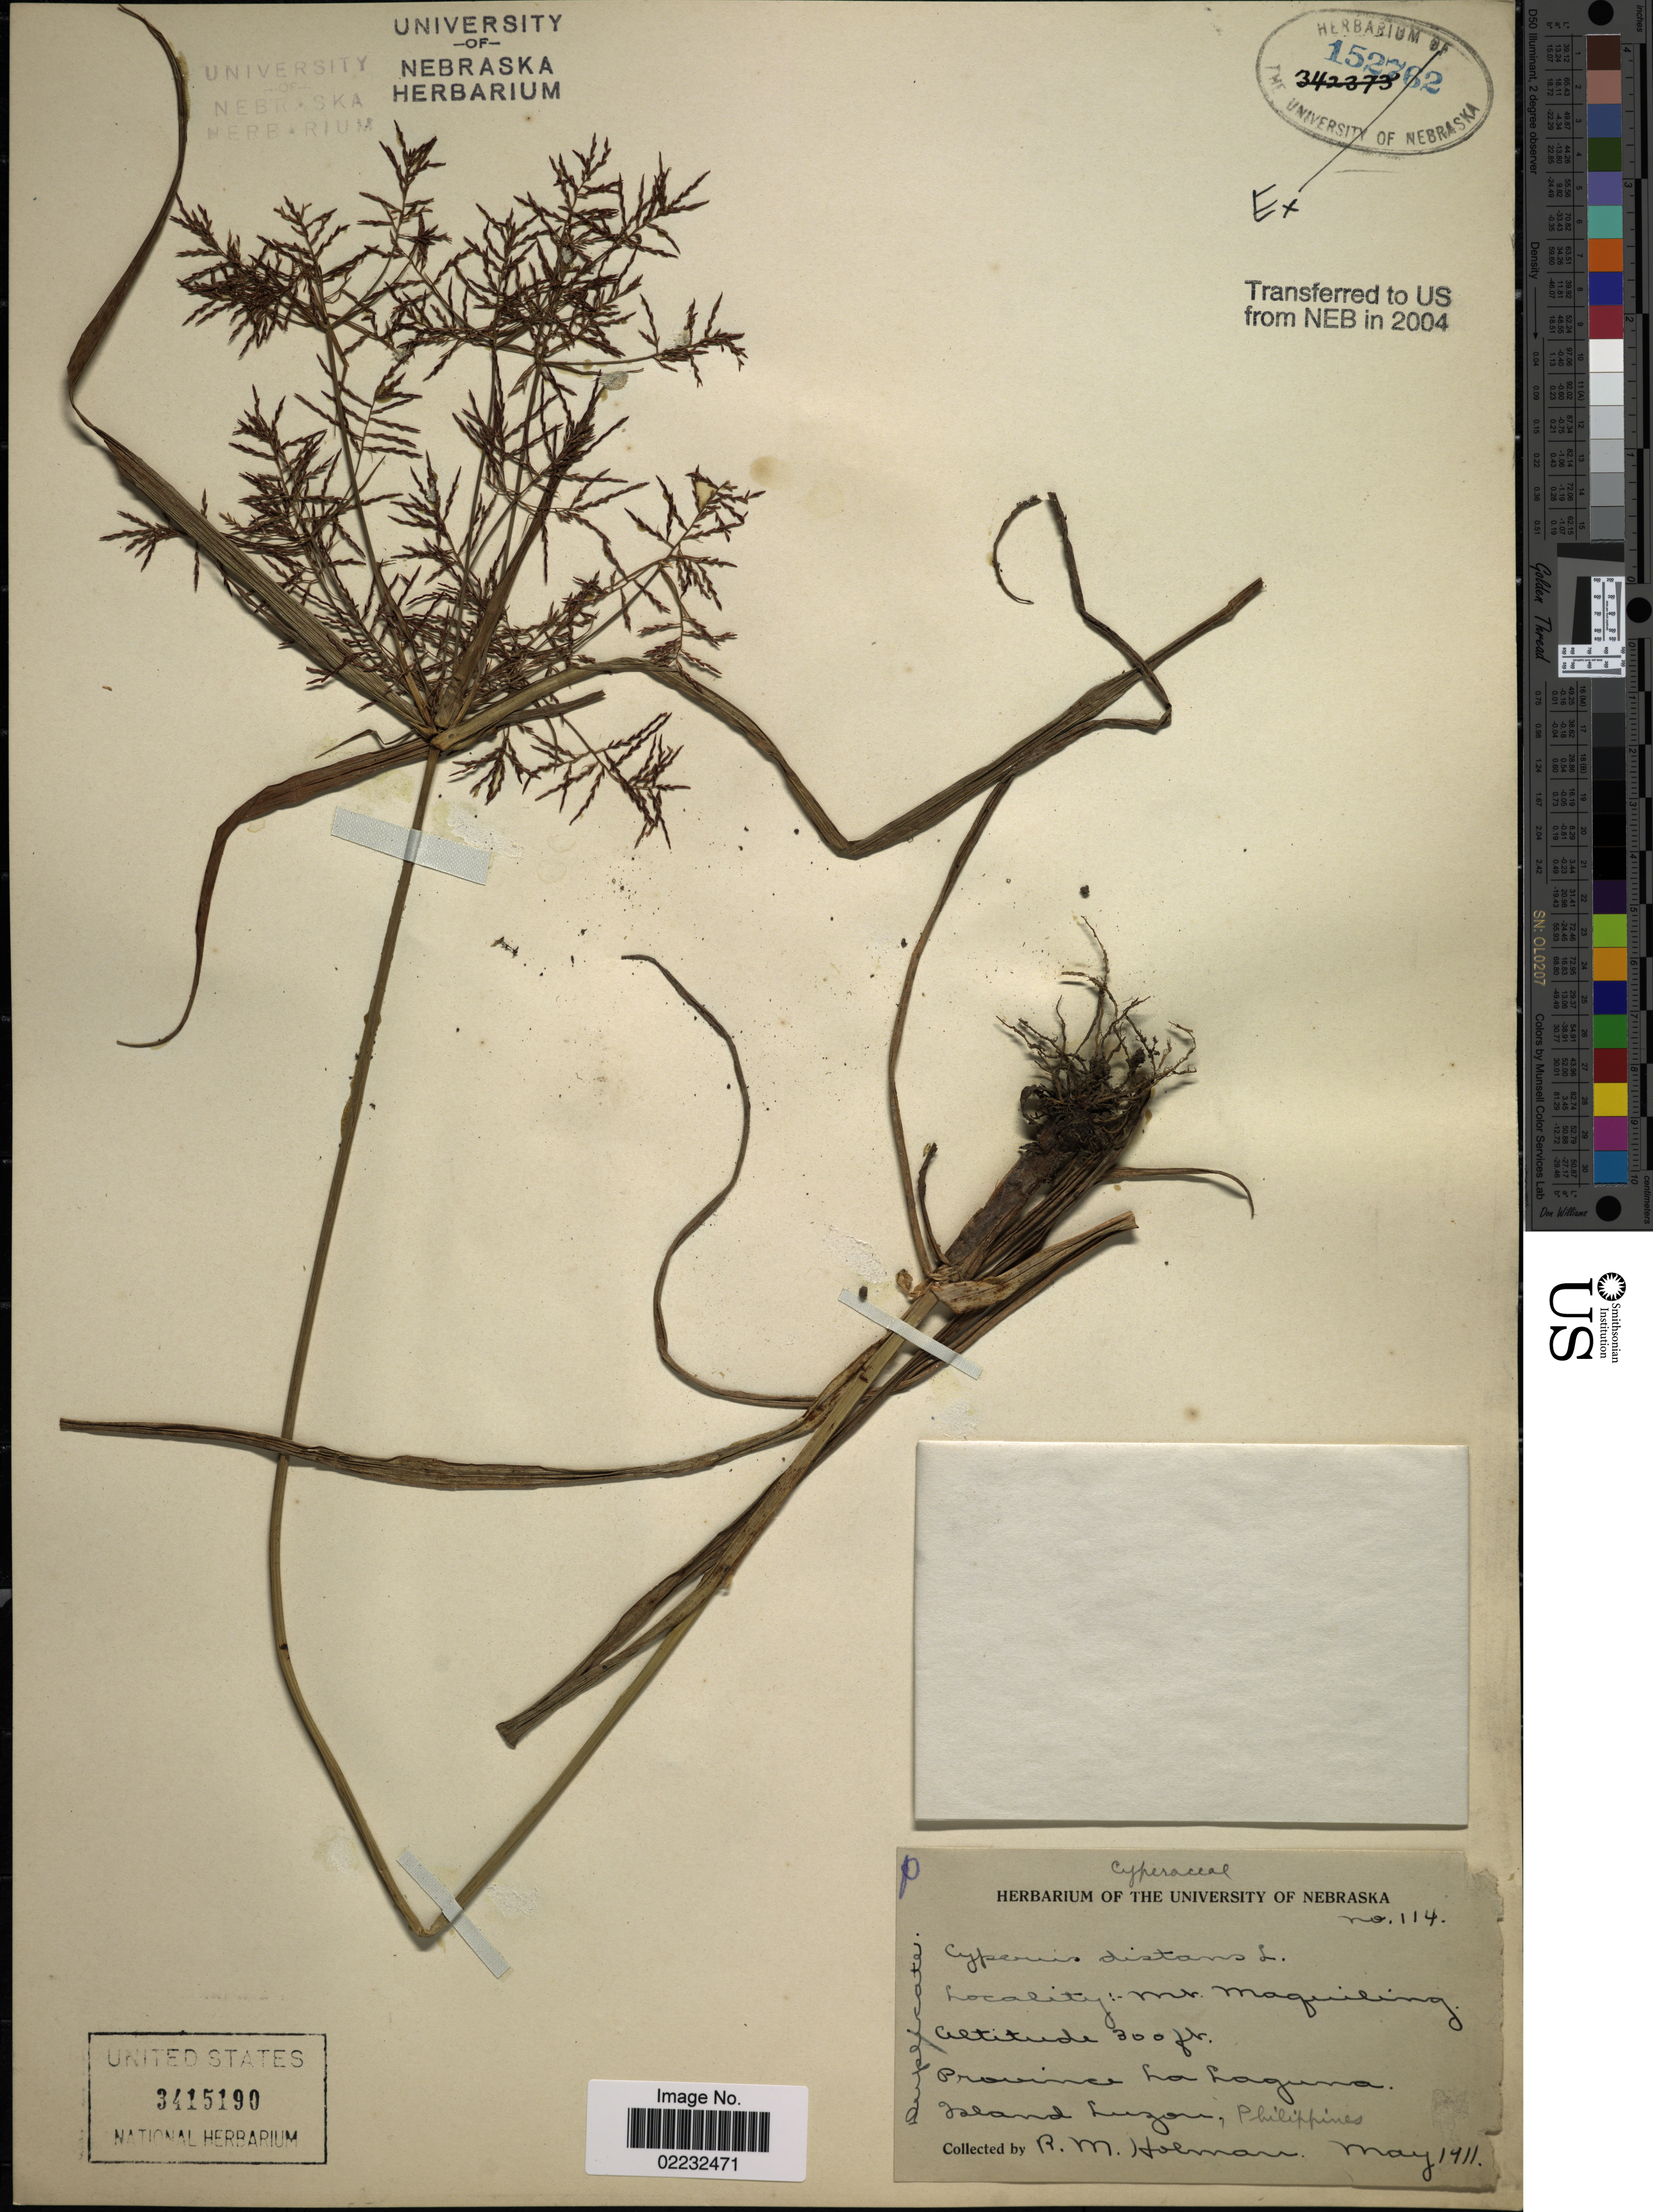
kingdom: Plantae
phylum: Tracheophyta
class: Liliopsida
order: Poales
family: Cyperaceae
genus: Cyperus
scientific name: Cyperus distans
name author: L. f.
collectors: R. Holman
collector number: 114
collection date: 1911-05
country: Philippines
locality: Province: La Laguna, Island: Luzon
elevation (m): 91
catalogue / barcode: US 3415190